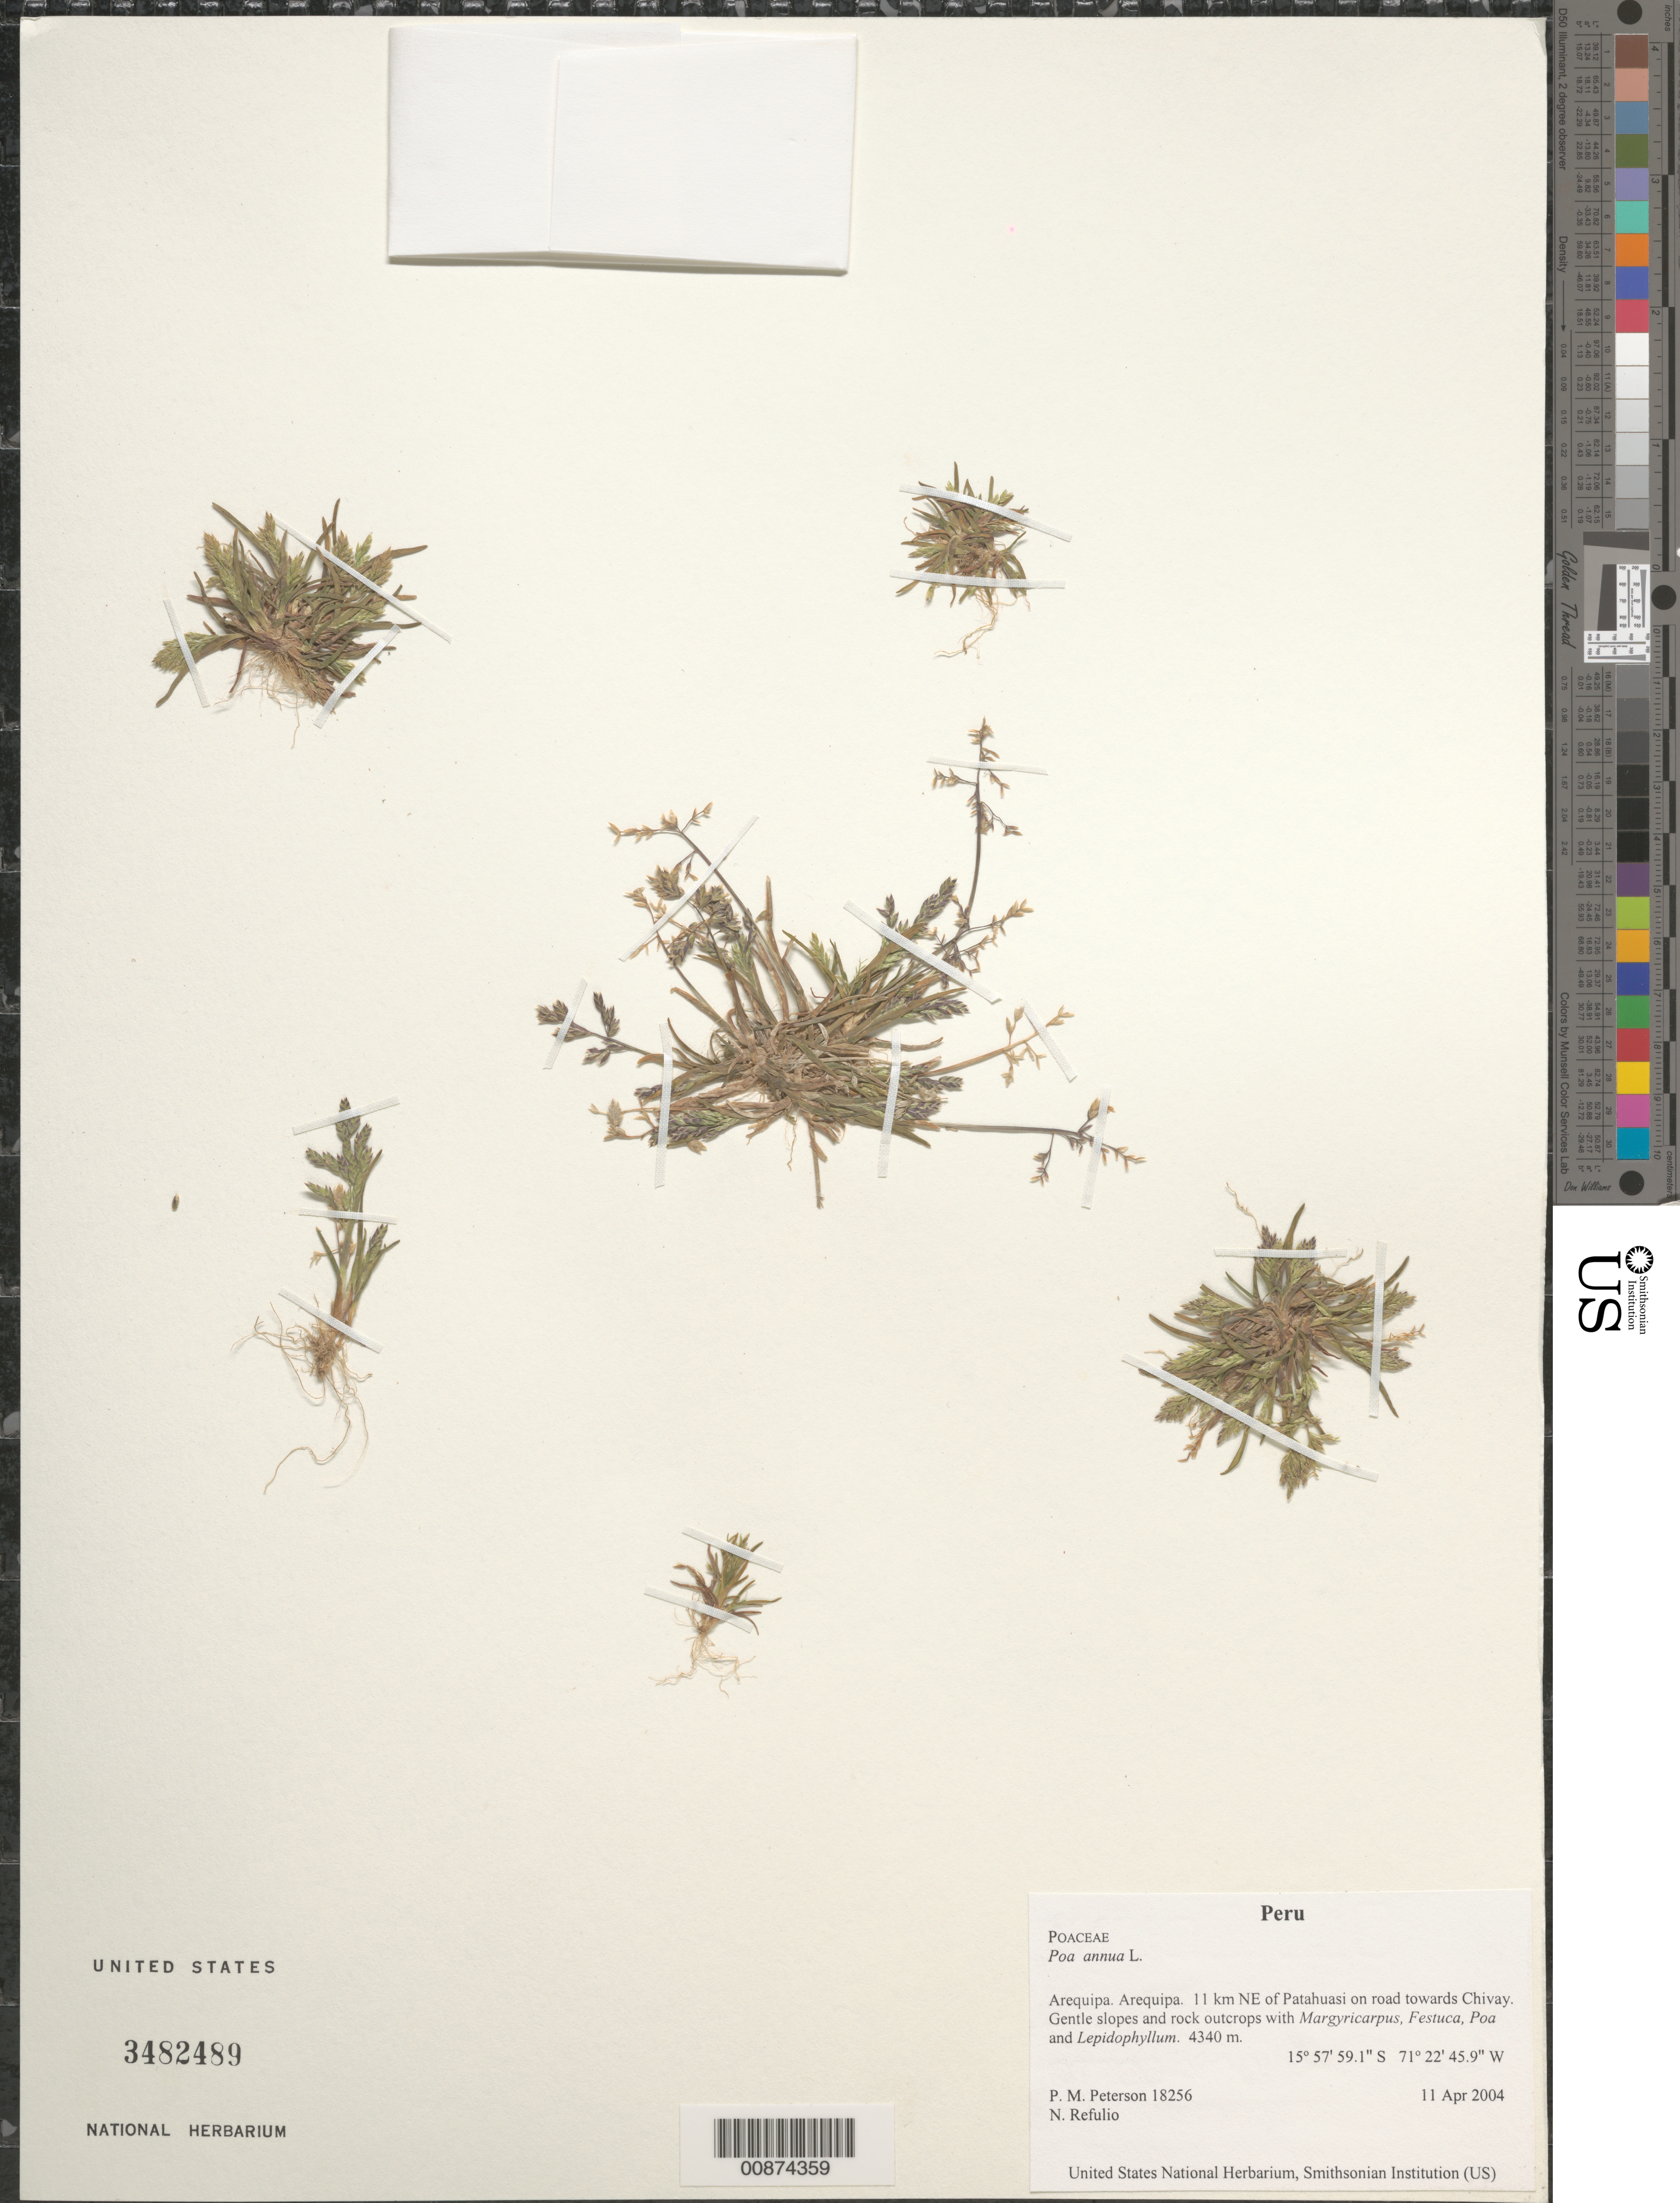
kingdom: Plantae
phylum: Tracheophyta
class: Liliopsida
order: Poales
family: Poaceae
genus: Poa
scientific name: Poa annua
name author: L.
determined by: Soreng, Robert J., Research Associate (BOT), Smithsonian Institution - National Museum of Natural History (UNITED STATES)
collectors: P. M. Peterson & N. Refulio-Rodríguez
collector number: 18256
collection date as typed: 11 Apr 2004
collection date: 2004-04-11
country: Peru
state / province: Arequipa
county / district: Arequipa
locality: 11 km NE of Patahuasi on road towards Chivay. Gentle slopes and rock outcrops with Margyricarpus, Festuca, Poa and Lepidophyllum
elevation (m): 4340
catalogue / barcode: US 3482489